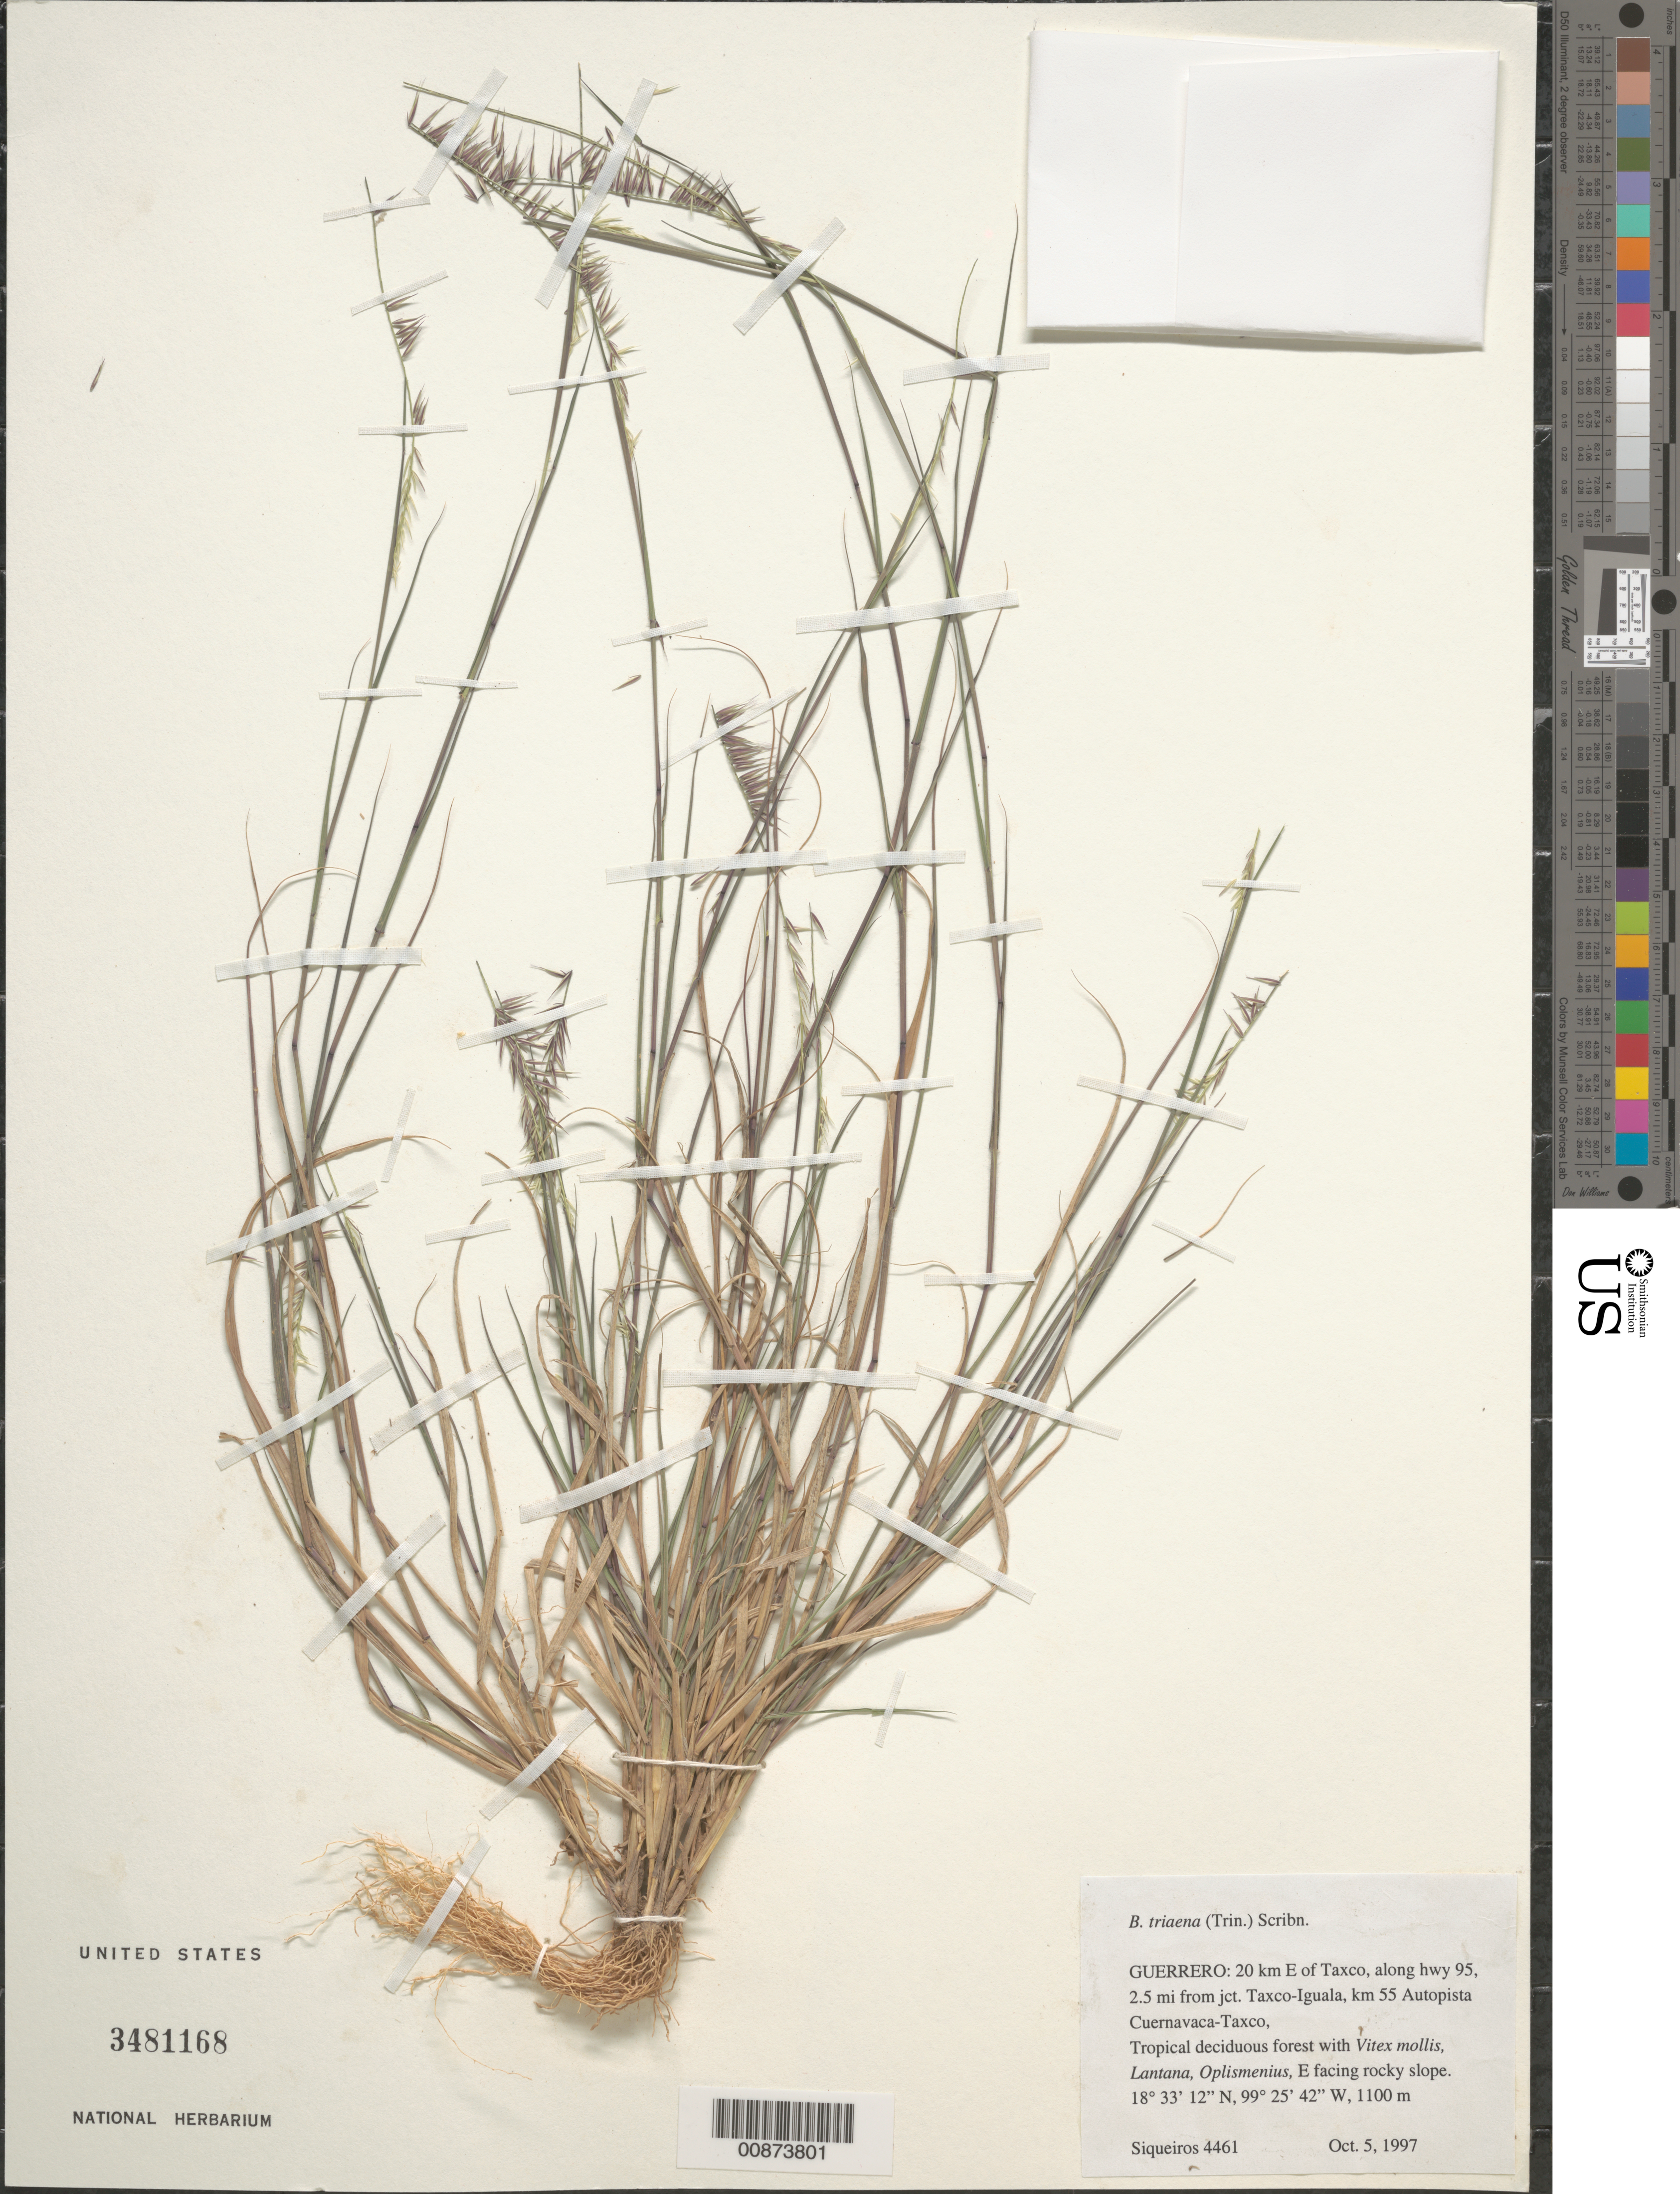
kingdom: Plantae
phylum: Tracheophyta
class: Liliopsida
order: Poales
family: Poaceae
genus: Bouteloua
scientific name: Bouteloua triaena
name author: (Trin. ex Spreng.) Scribn.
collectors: M. E. Siqueiros Delgado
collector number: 4461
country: Mexico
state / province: Guerrero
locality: E of Taxco, road to Taxco-Iguala.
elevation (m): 4460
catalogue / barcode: US 3481168